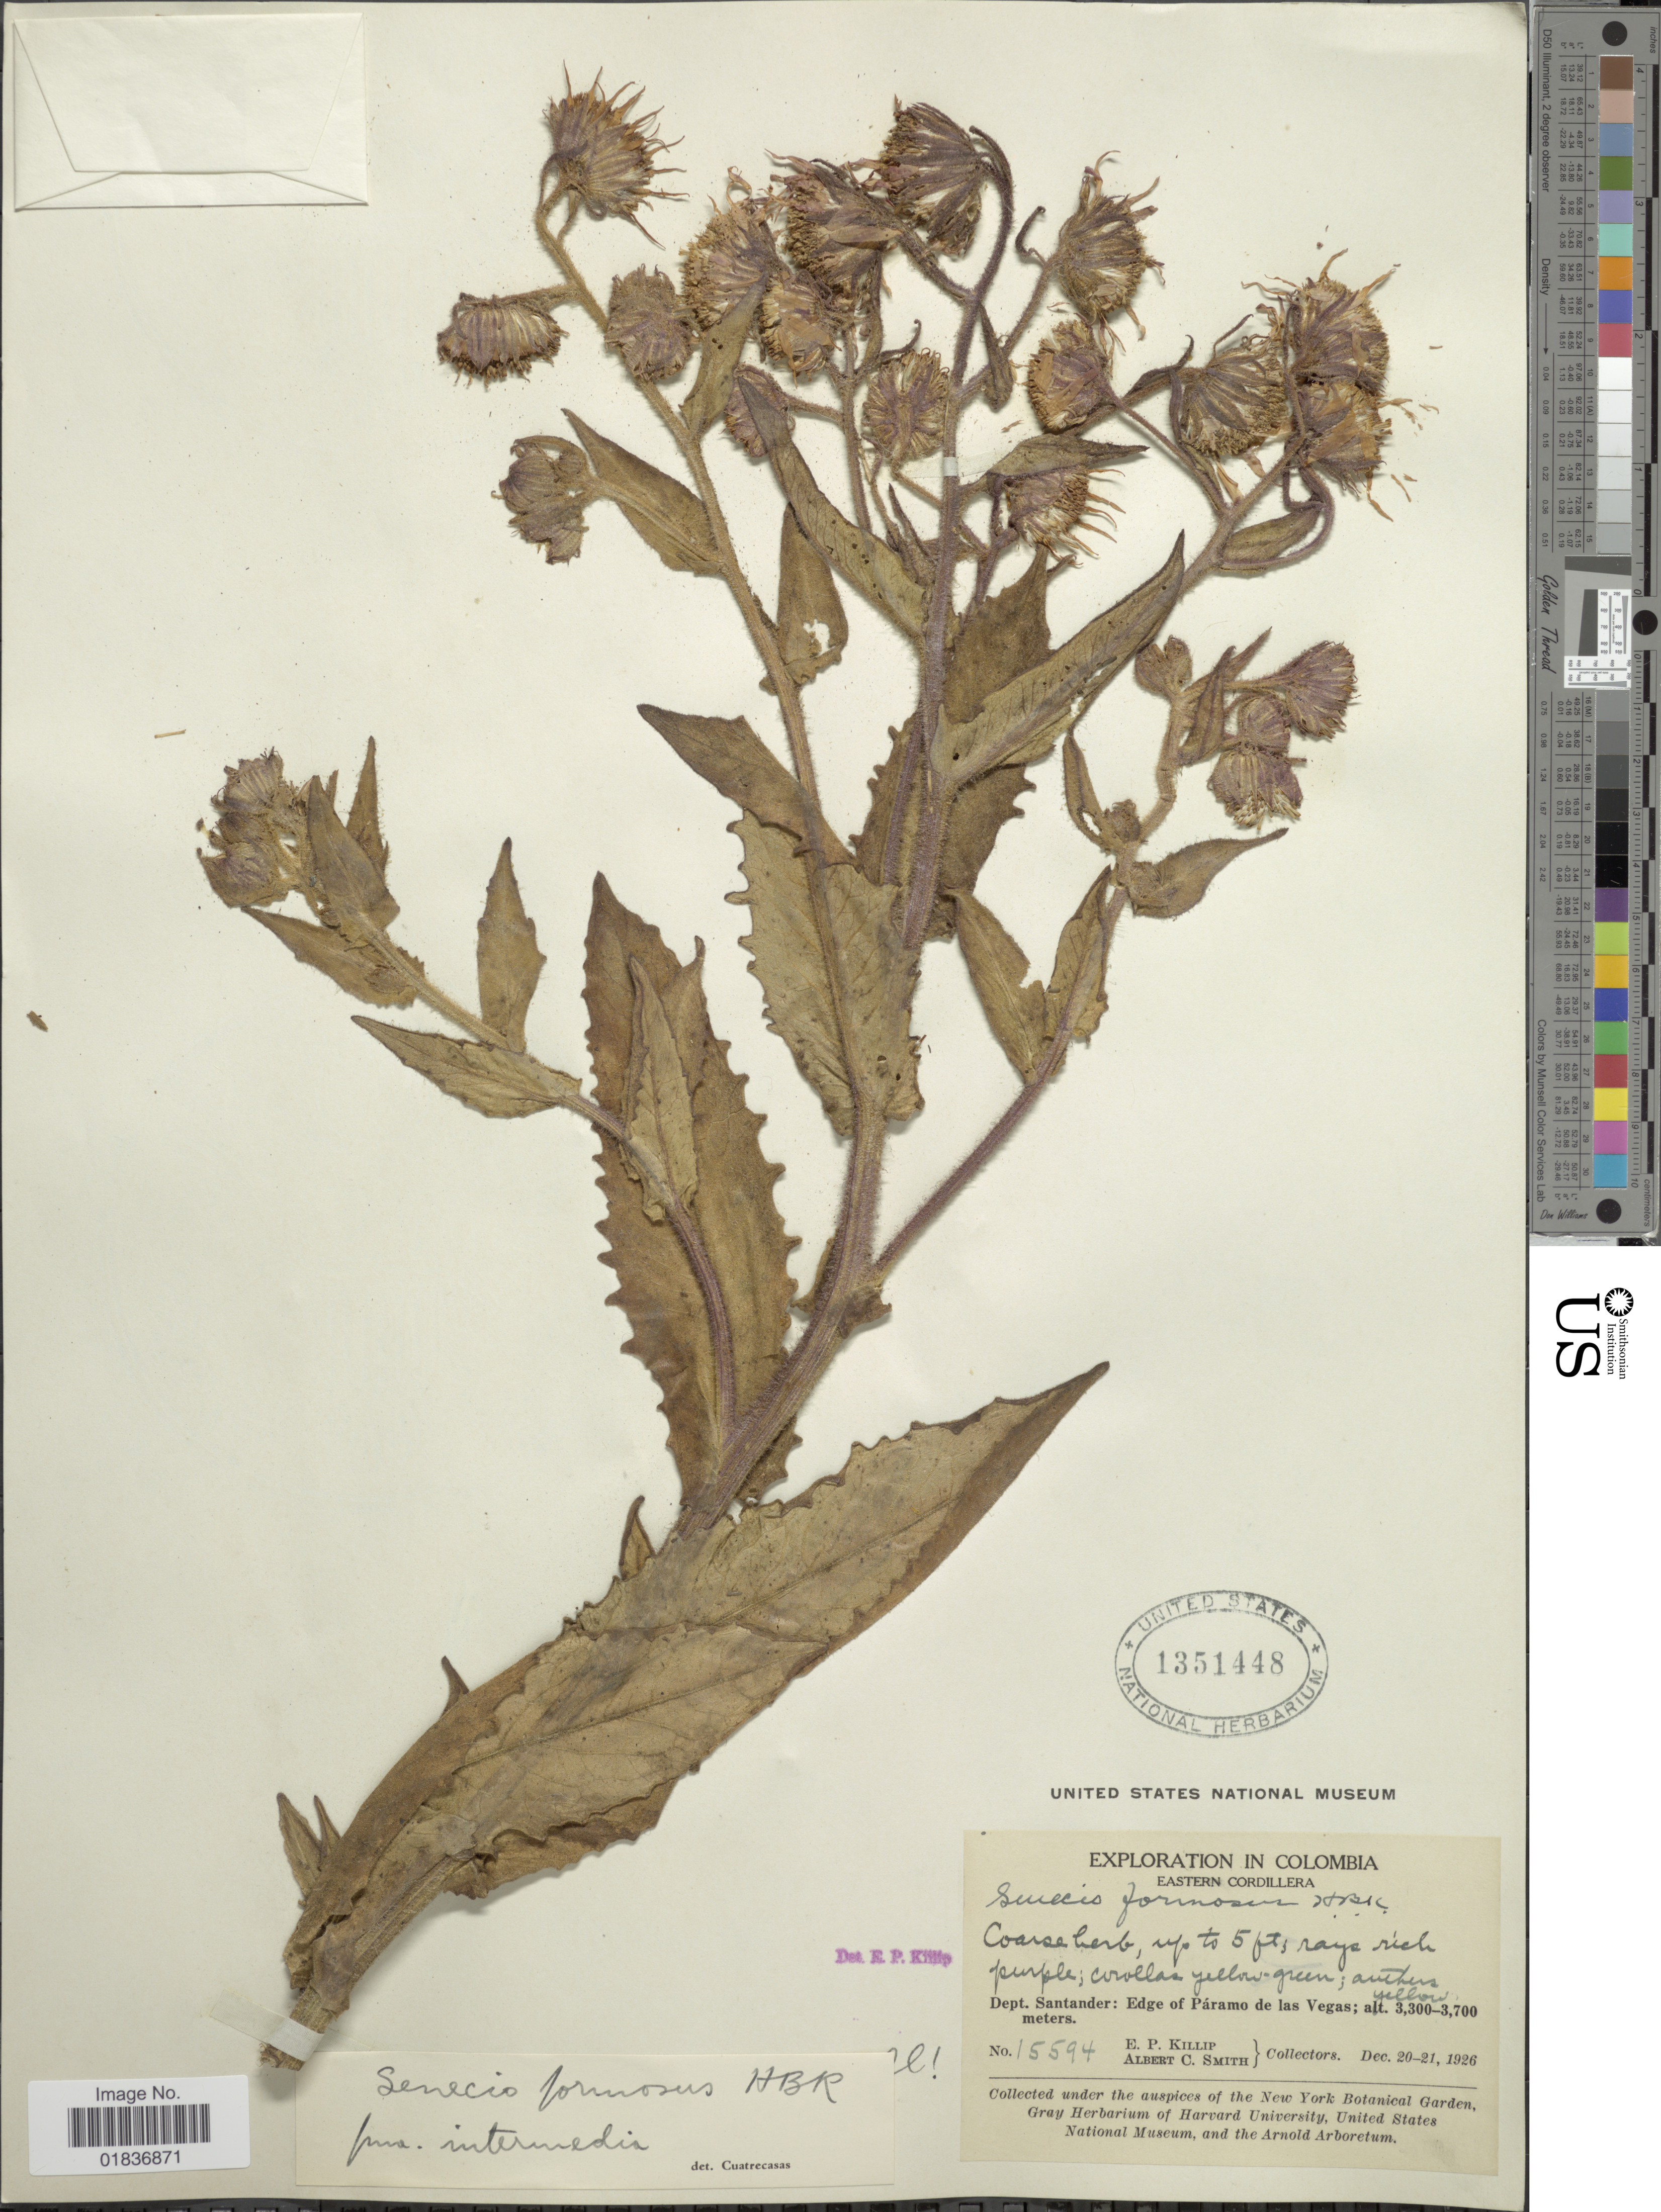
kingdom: Plantae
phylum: Tracheophyta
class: Magnoliopsida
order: Asterales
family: Asteraceae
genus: Senecio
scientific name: Senecio wedglacialis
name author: Cuatrec.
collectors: E. P. Killip & A. C. Smith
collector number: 15594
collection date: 1926-12-20/1926-12-21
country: Colombia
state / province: Santander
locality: Eastern Cordillera. Dept. Santander: Edge of Paramo de las Vegas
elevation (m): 3300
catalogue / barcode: US 1351448